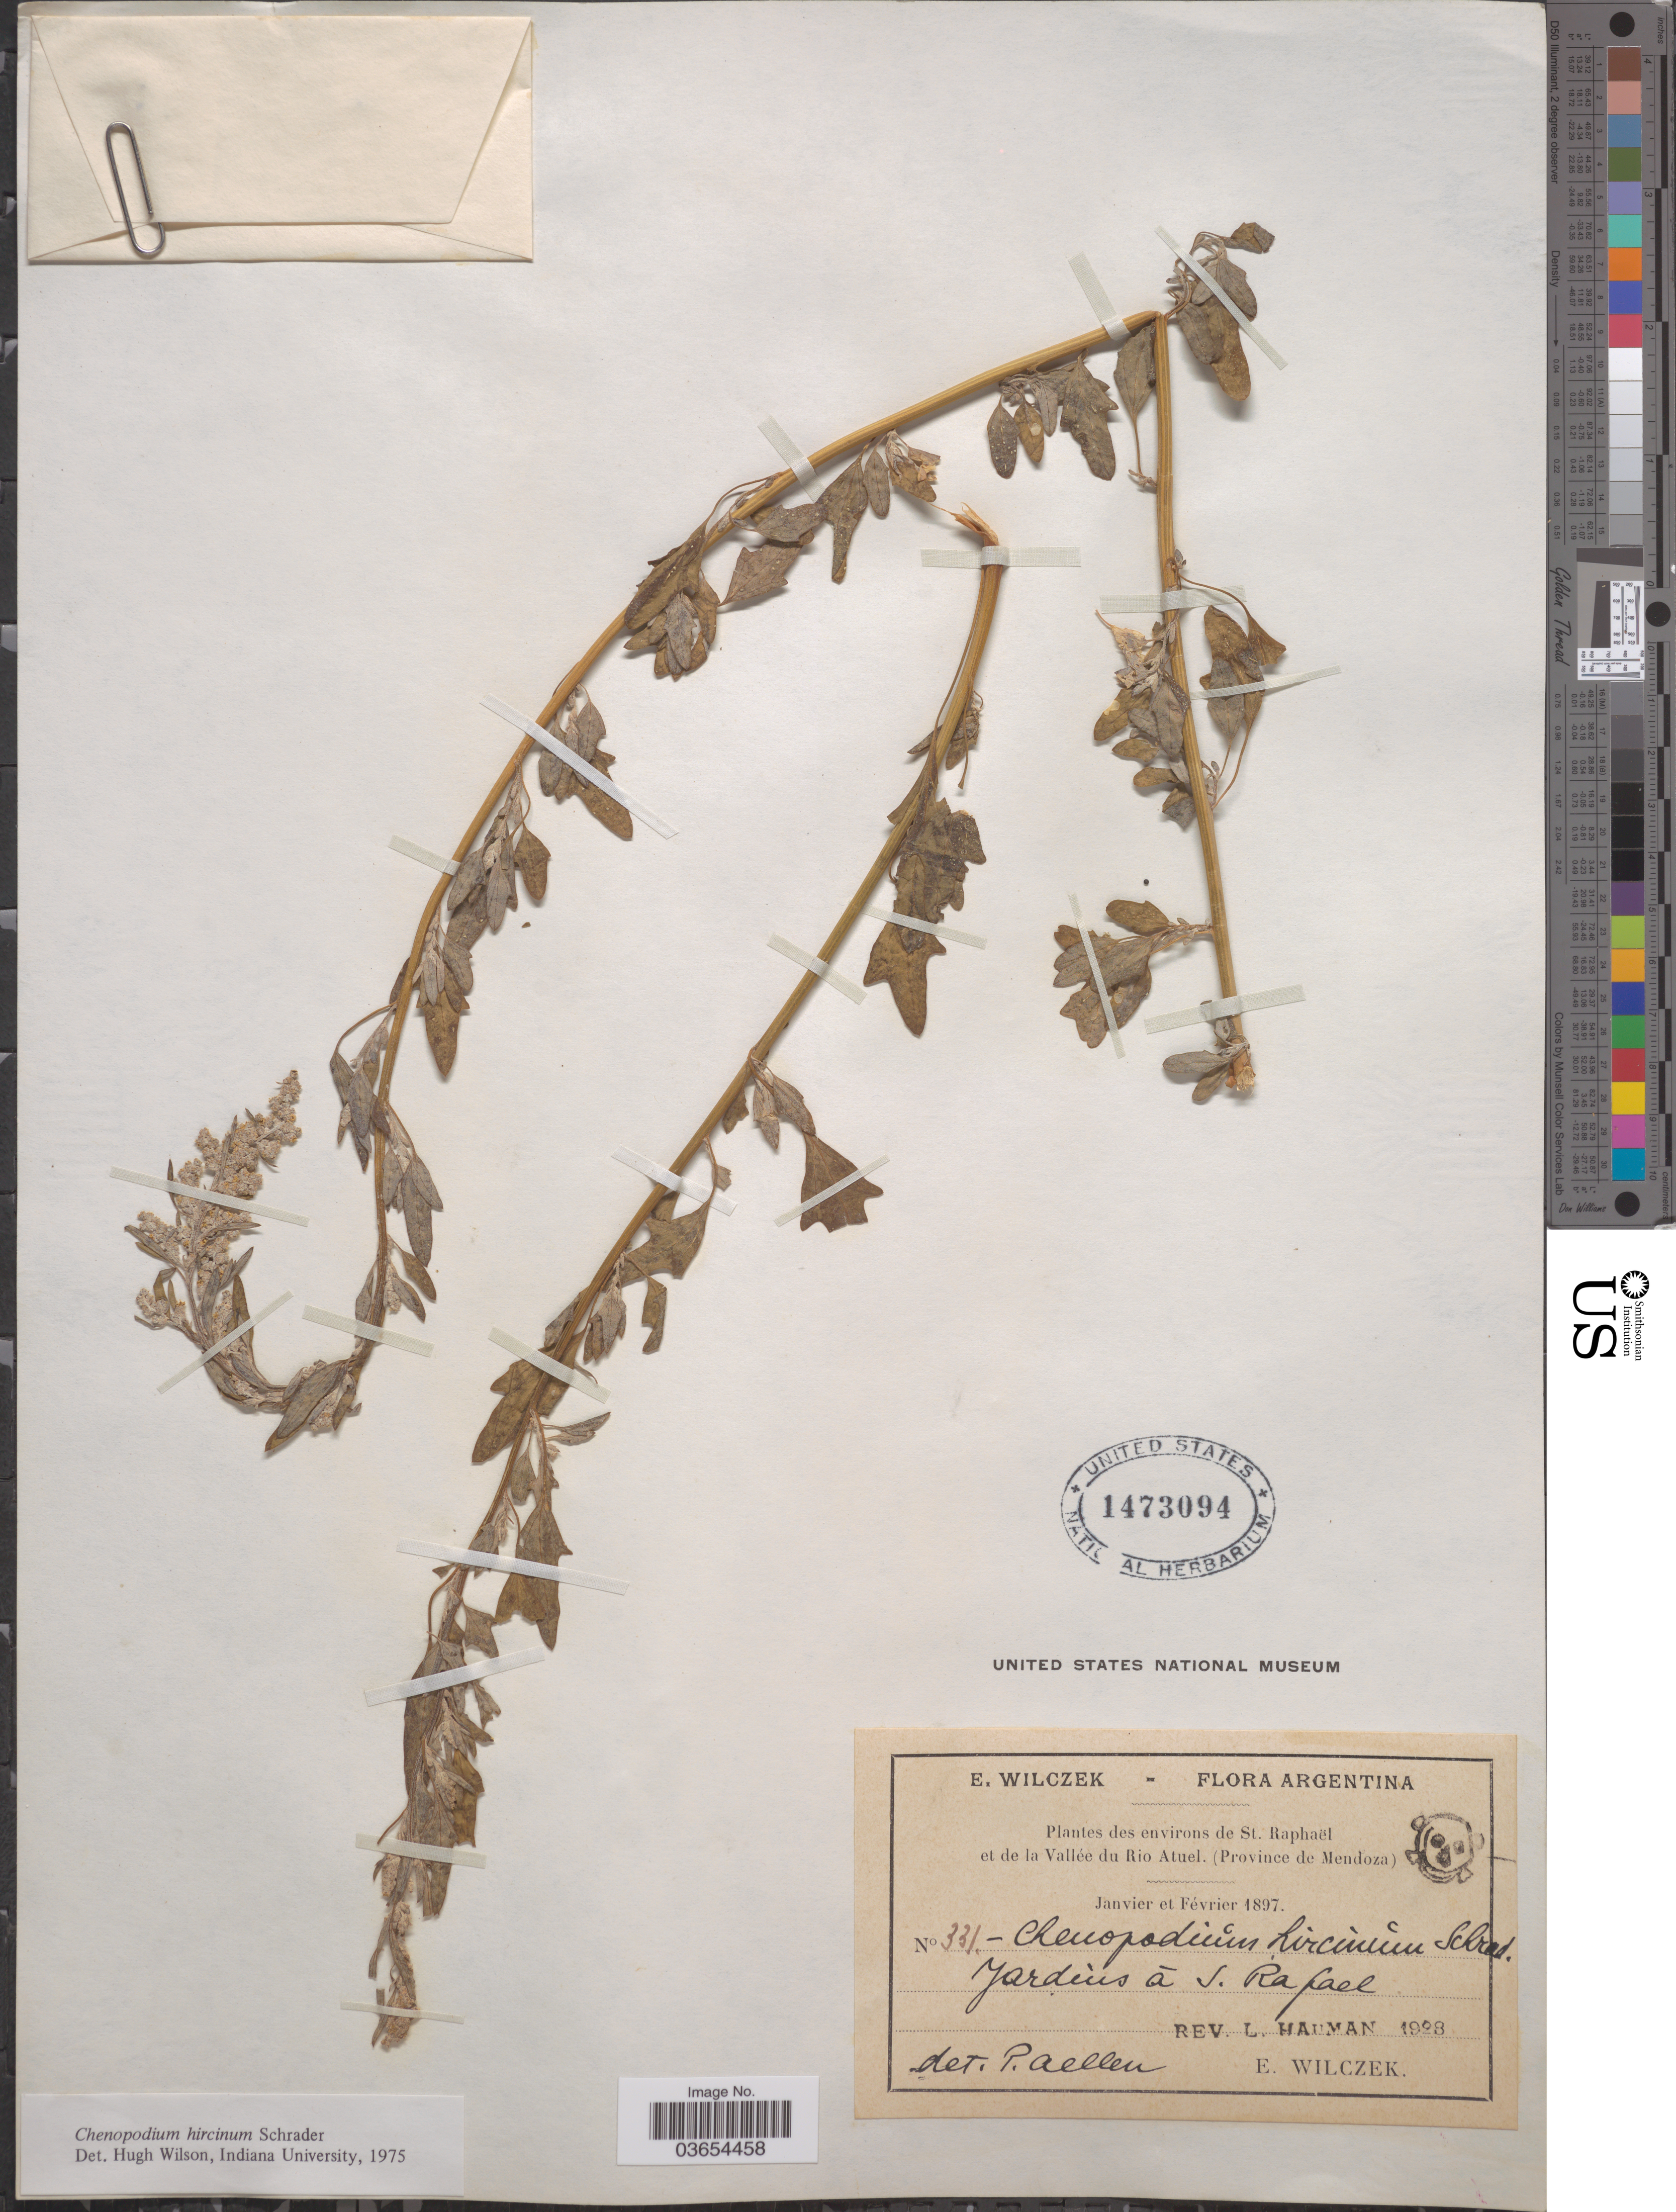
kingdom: Plantae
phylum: Tracheophyta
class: Magnoliopsida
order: Caryophyllales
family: Amaranthaceae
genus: Chenopodium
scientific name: Chenopodium hircinum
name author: Schrad.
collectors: E. Wilczek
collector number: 331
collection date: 1897-01/1897-02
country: Argentina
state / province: Mendoza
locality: Environs de St. Raphaël et de la Vallée du Rio Atuel. Jardins á S. Rafael.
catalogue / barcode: US 1473094